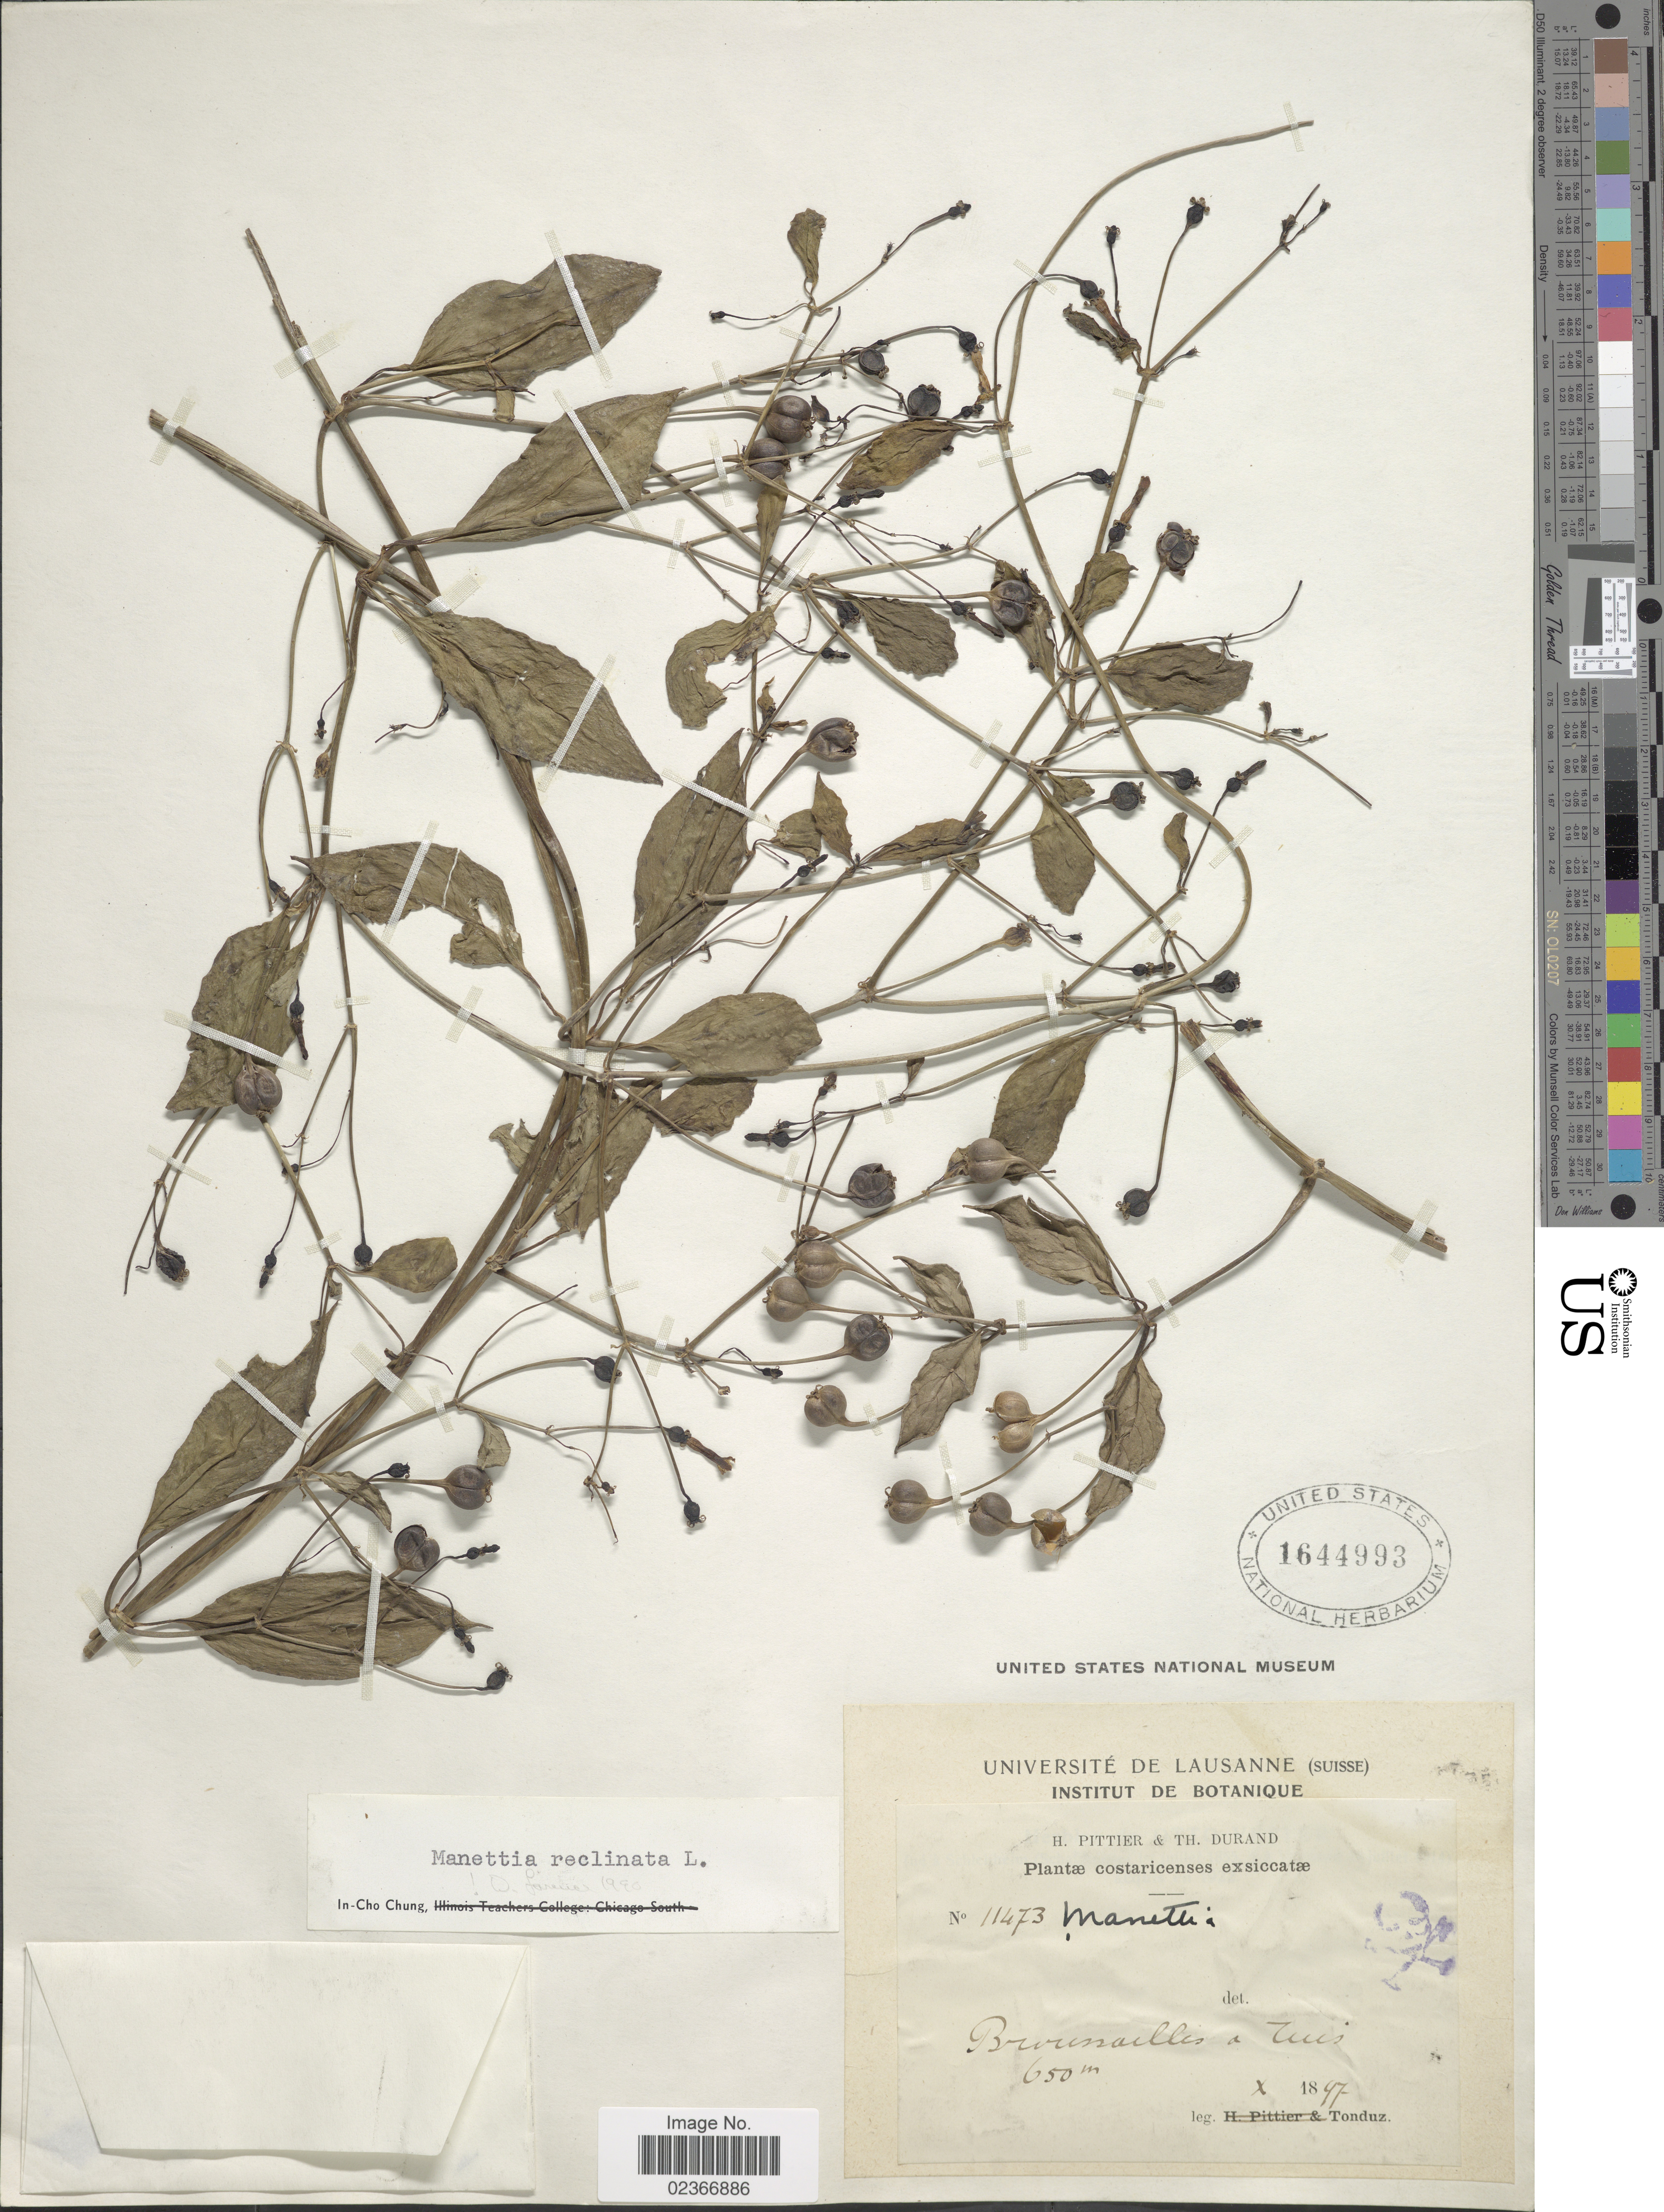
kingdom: Plantae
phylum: Tracheophyta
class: Magnoliopsida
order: Gentianales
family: Rubiaceae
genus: Manettia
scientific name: Manettia reclinata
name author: L.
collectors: A. Tonduz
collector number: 11473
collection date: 1897-10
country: Costa Rica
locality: Brousailles a Tuis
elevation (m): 650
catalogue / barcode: US 1644993